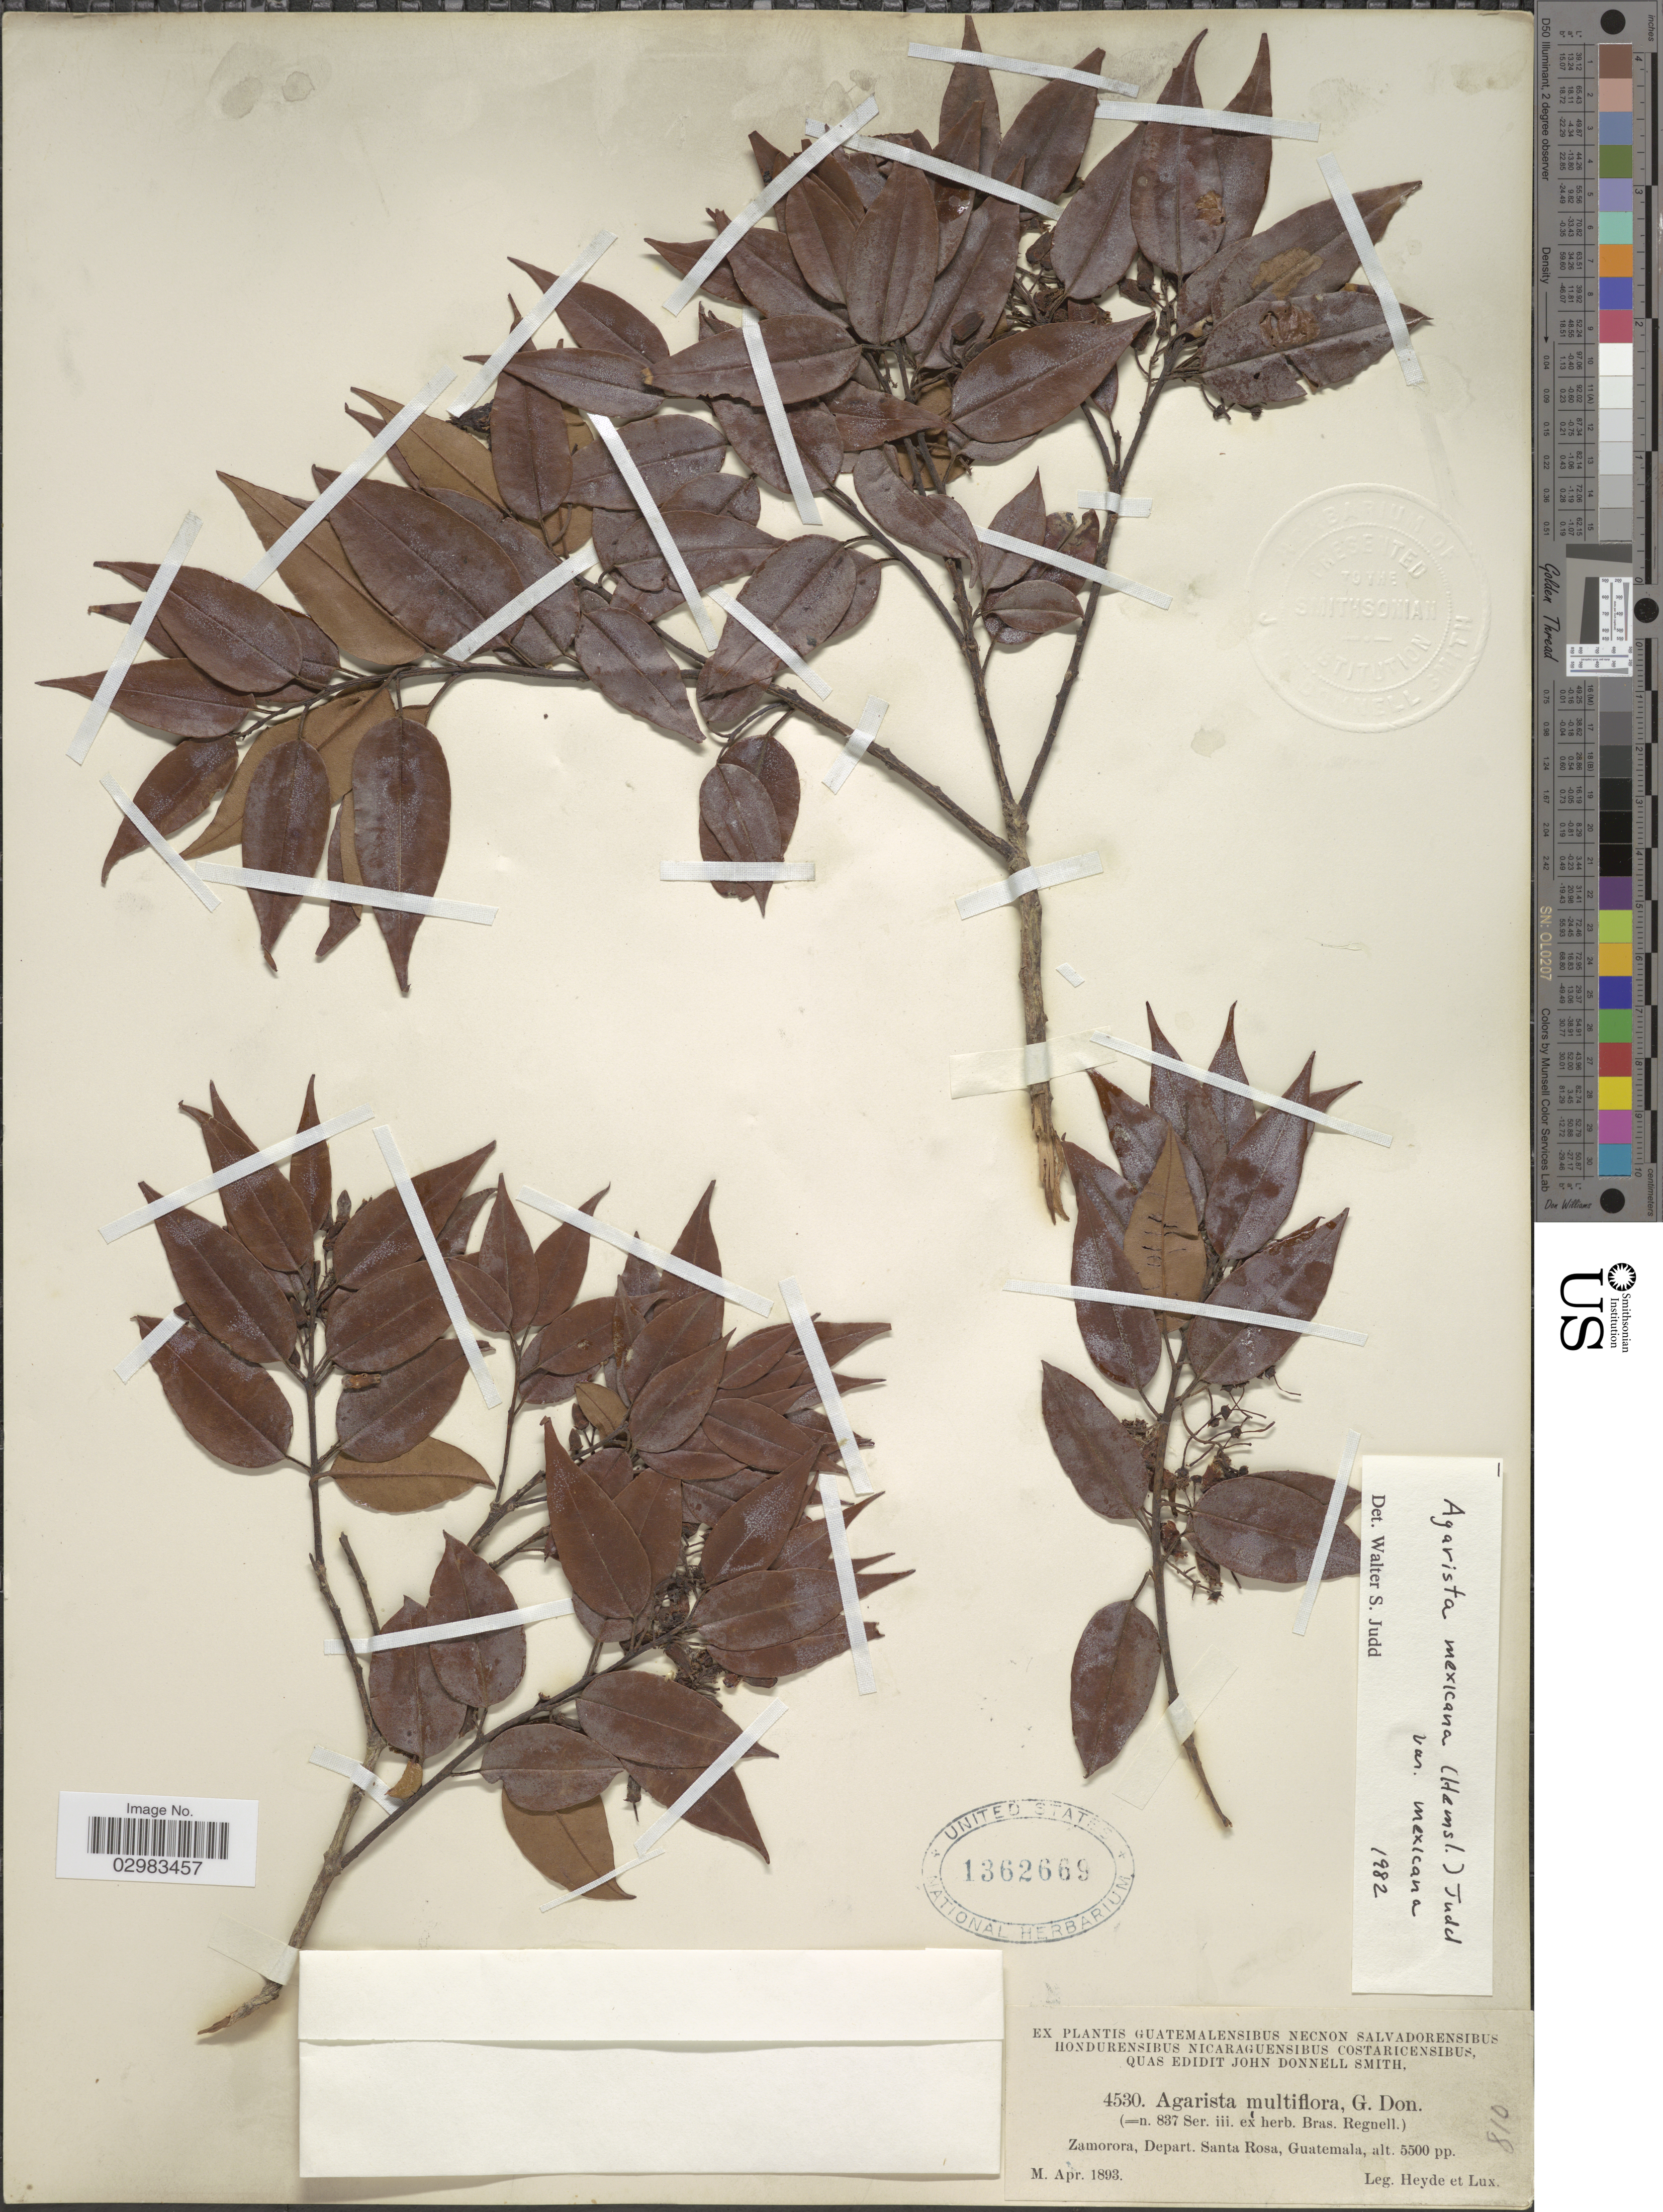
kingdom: Plantae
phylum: Tracheophyta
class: Magnoliopsida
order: Ericales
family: Ericaceae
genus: Leucothoe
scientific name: Leucothoë mexicana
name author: (Hemsl.) Small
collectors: Heyde & Lux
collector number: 4530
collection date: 1893-04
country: Guatemala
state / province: Santa Rosa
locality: Zamorora, Depart. Santa Rosa.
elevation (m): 1676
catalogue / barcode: US 1362669